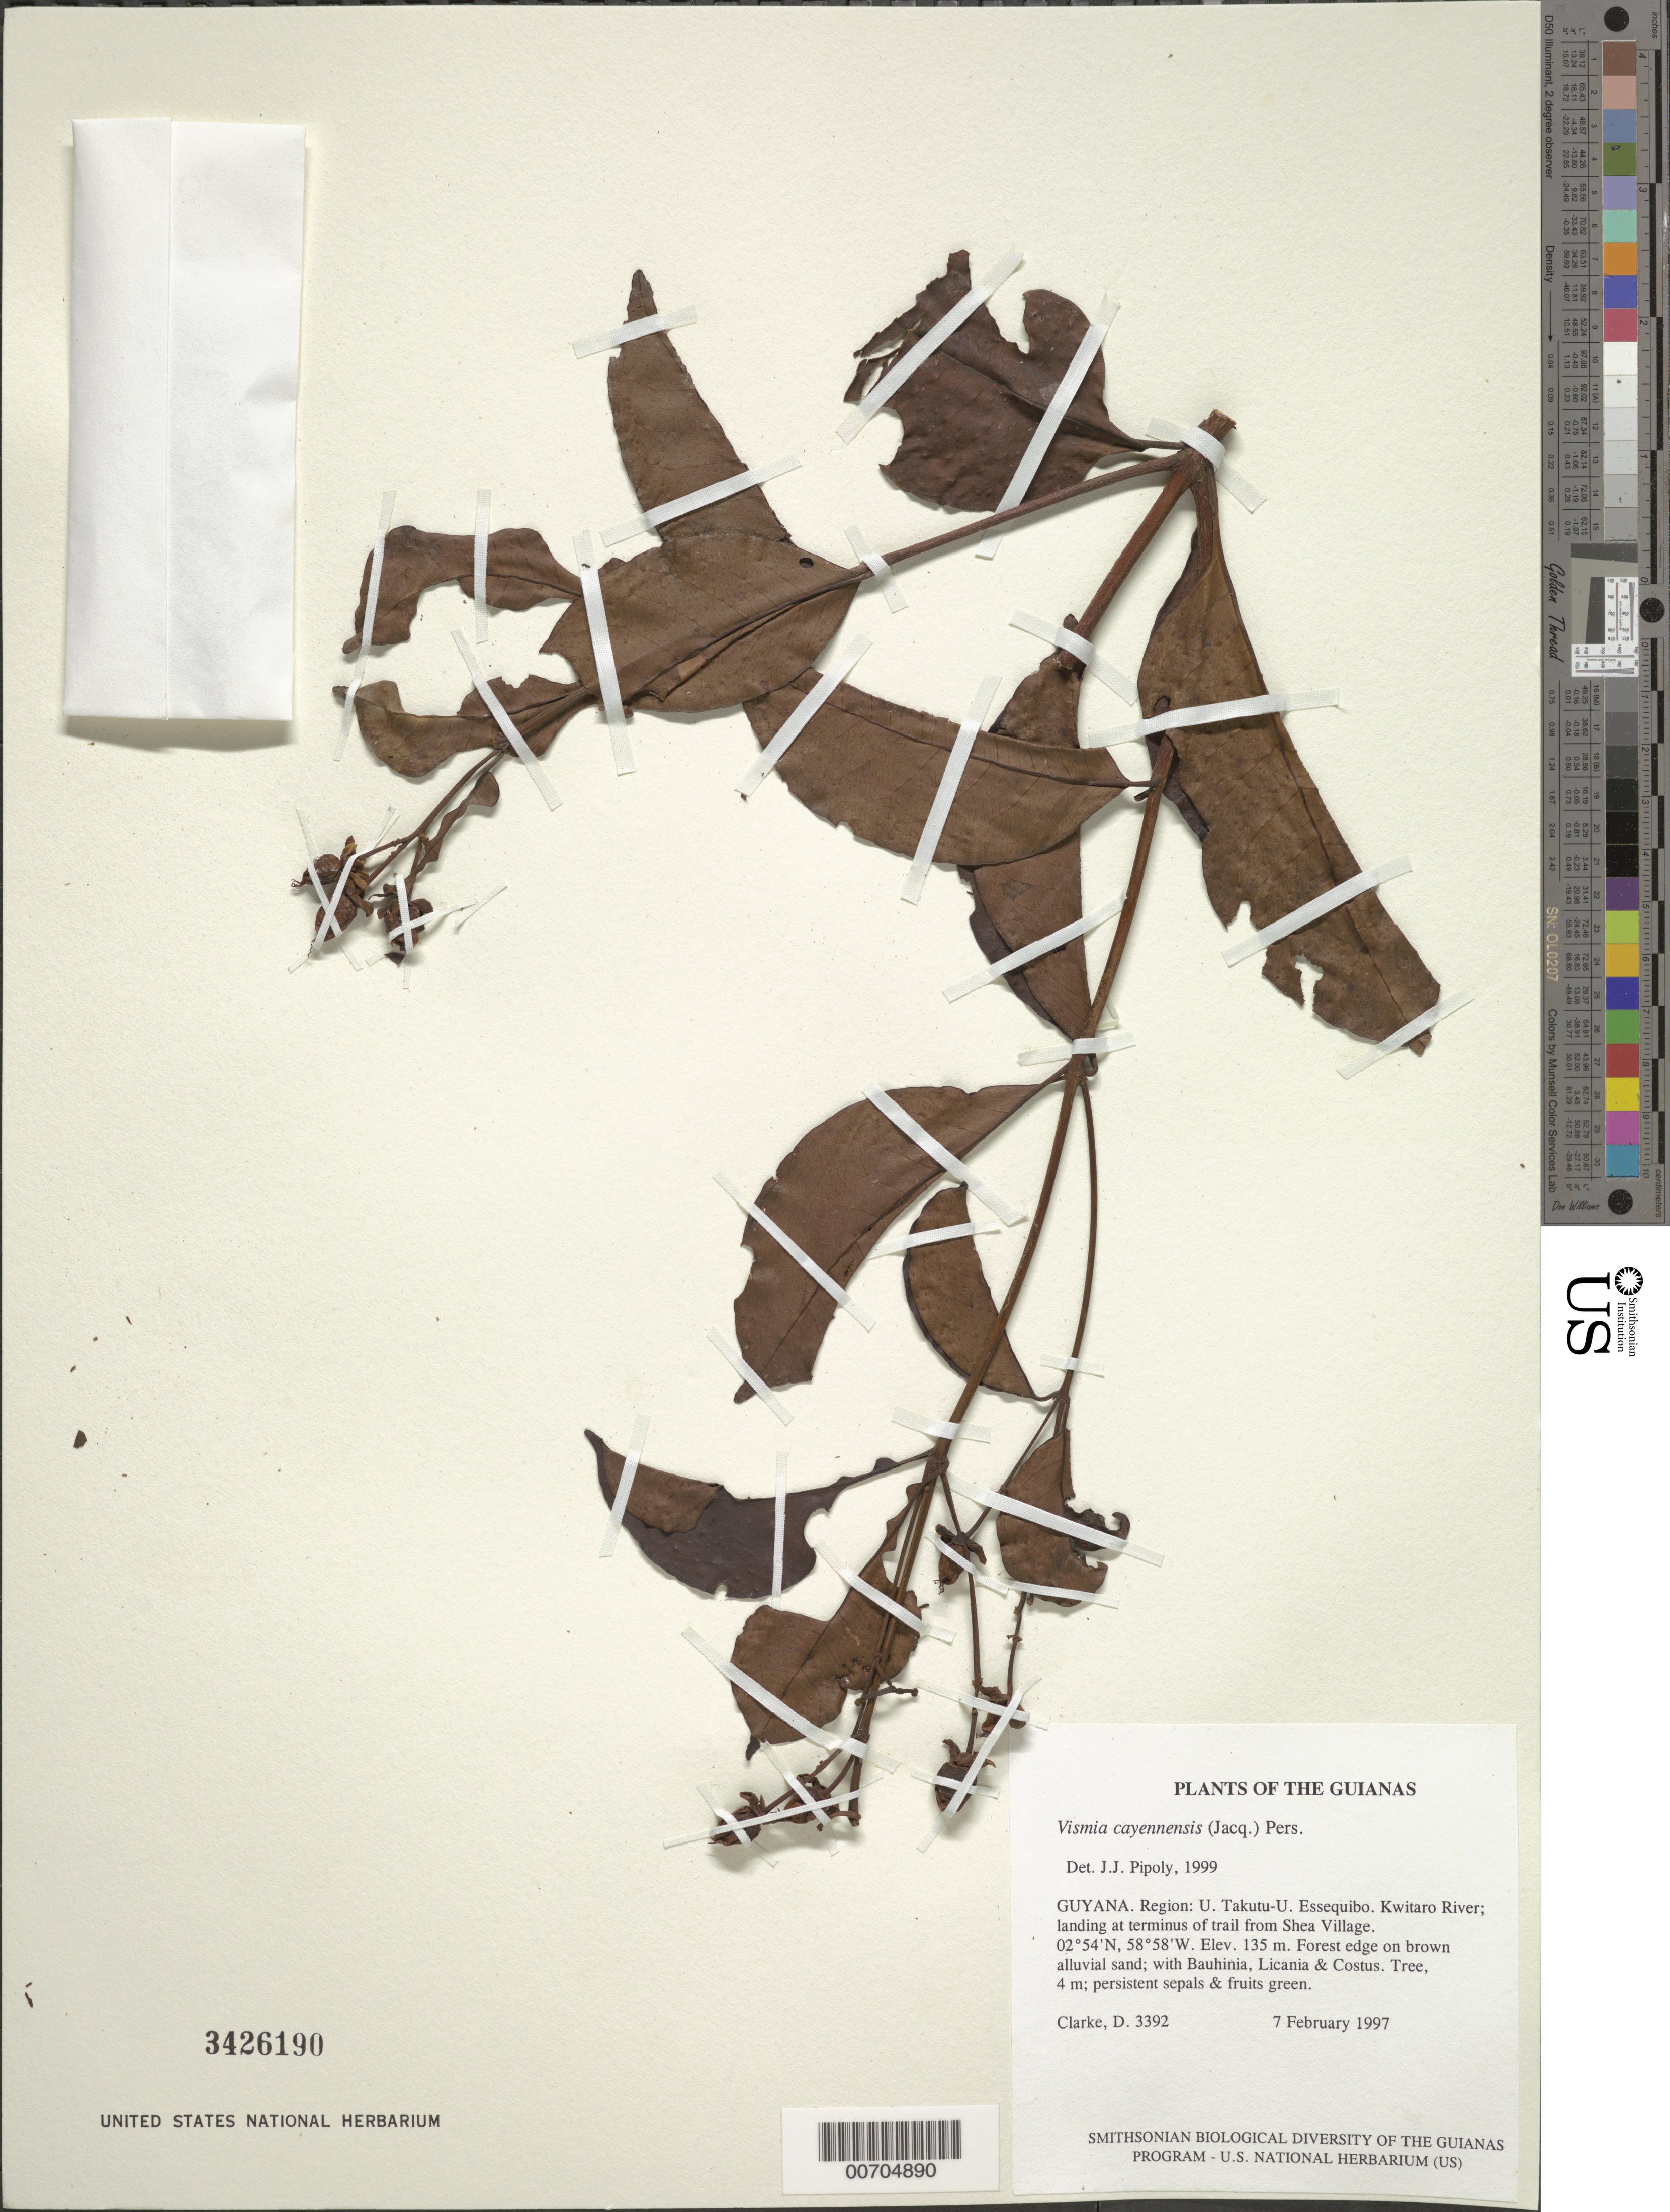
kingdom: Plantae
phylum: Tracheophyta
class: Magnoliopsida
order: Malpighiales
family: Hypericaceae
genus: Vismia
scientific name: Vismia cayennensis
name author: (Jacq.) Pers.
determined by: Pipoly, J. J., III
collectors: H. D. Clarke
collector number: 3392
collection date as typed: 7 February 1997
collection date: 1997-02-07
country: Guyana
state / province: U. Takutu-U. Essequibo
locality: Kwitaro River; landing at terminus of trail from Shea Village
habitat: Forest edge on brown alluvial sand; with Bauhinia, Licania & Costus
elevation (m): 135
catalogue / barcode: US 3426190